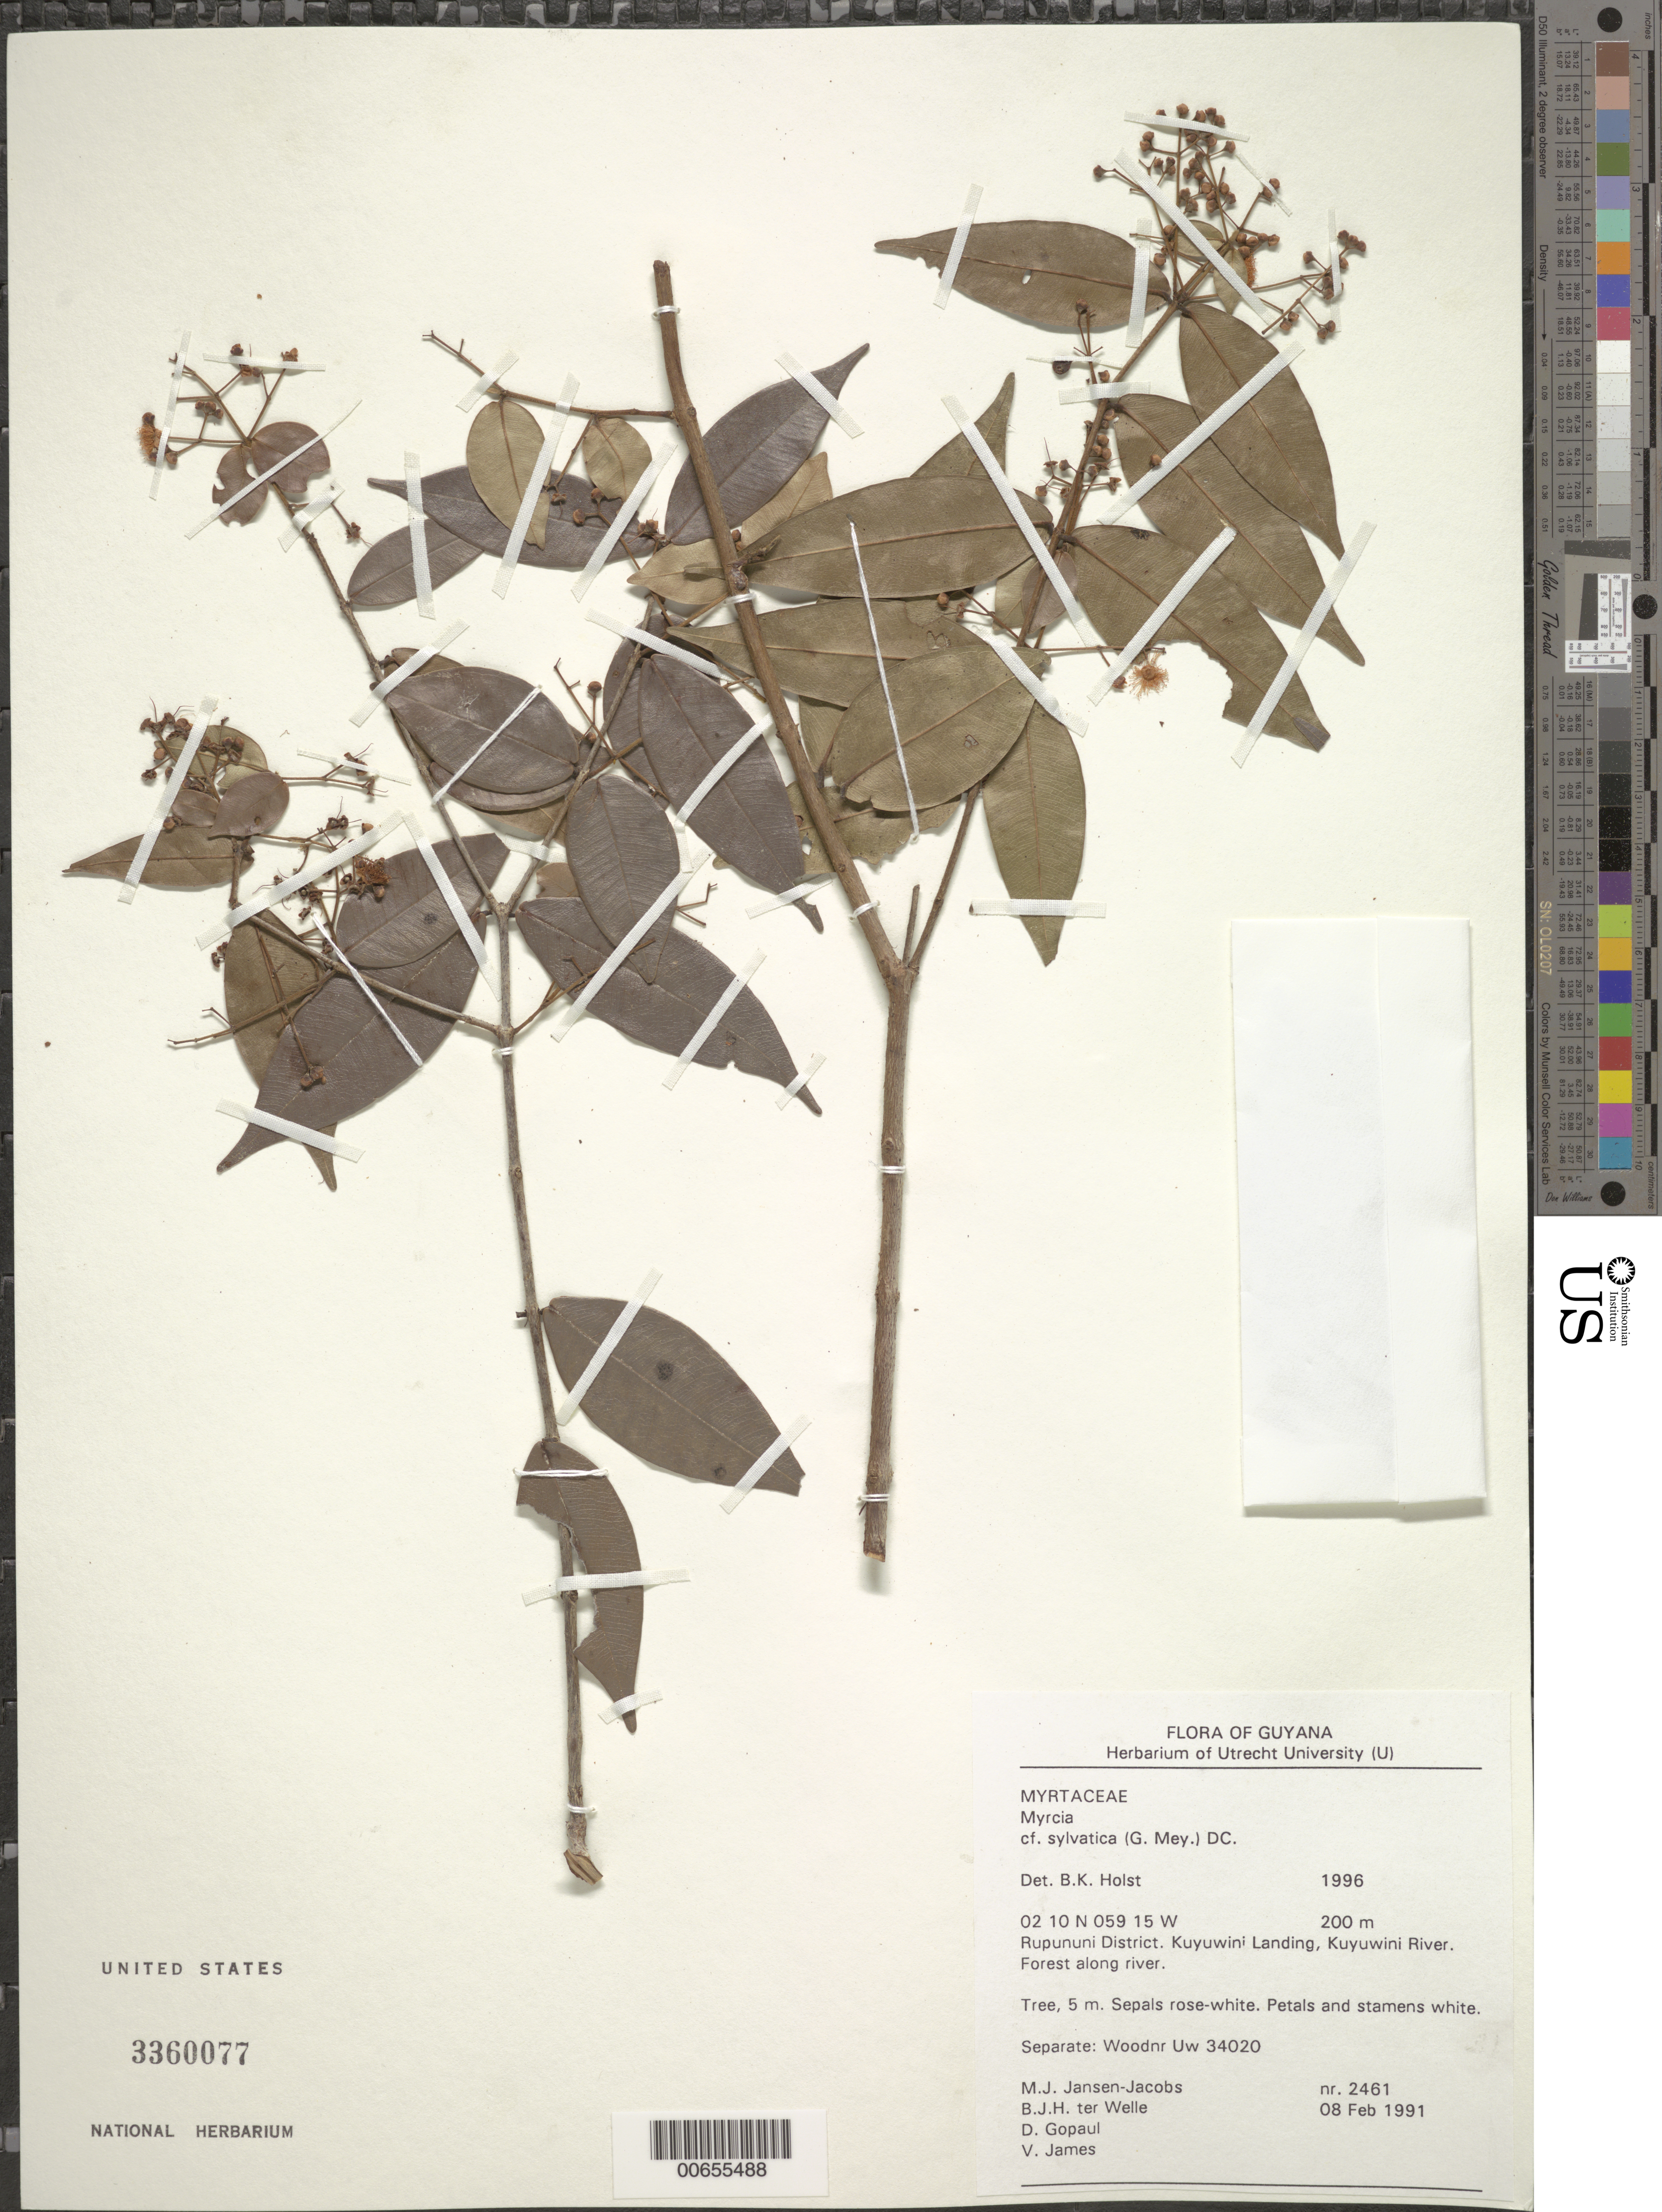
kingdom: Plantae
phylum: Tracheophyta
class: Magnoliopsida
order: Myrtales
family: Myrtaceae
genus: Myrcia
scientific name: Myrcia sylvatica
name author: (G. Mey.) DC.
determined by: Holst, Bruce K.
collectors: M. J. Jansen-Jacobs, B. Welle, D. Gopaul & V. James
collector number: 2461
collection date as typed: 8-Feb-91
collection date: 1991-02-08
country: Guyana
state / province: U. Takutu-U. Essequibo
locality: Kuyuwini Landing, Kuyuwini River, Rupununi District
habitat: Forest along river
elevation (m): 200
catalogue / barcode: US 3360077